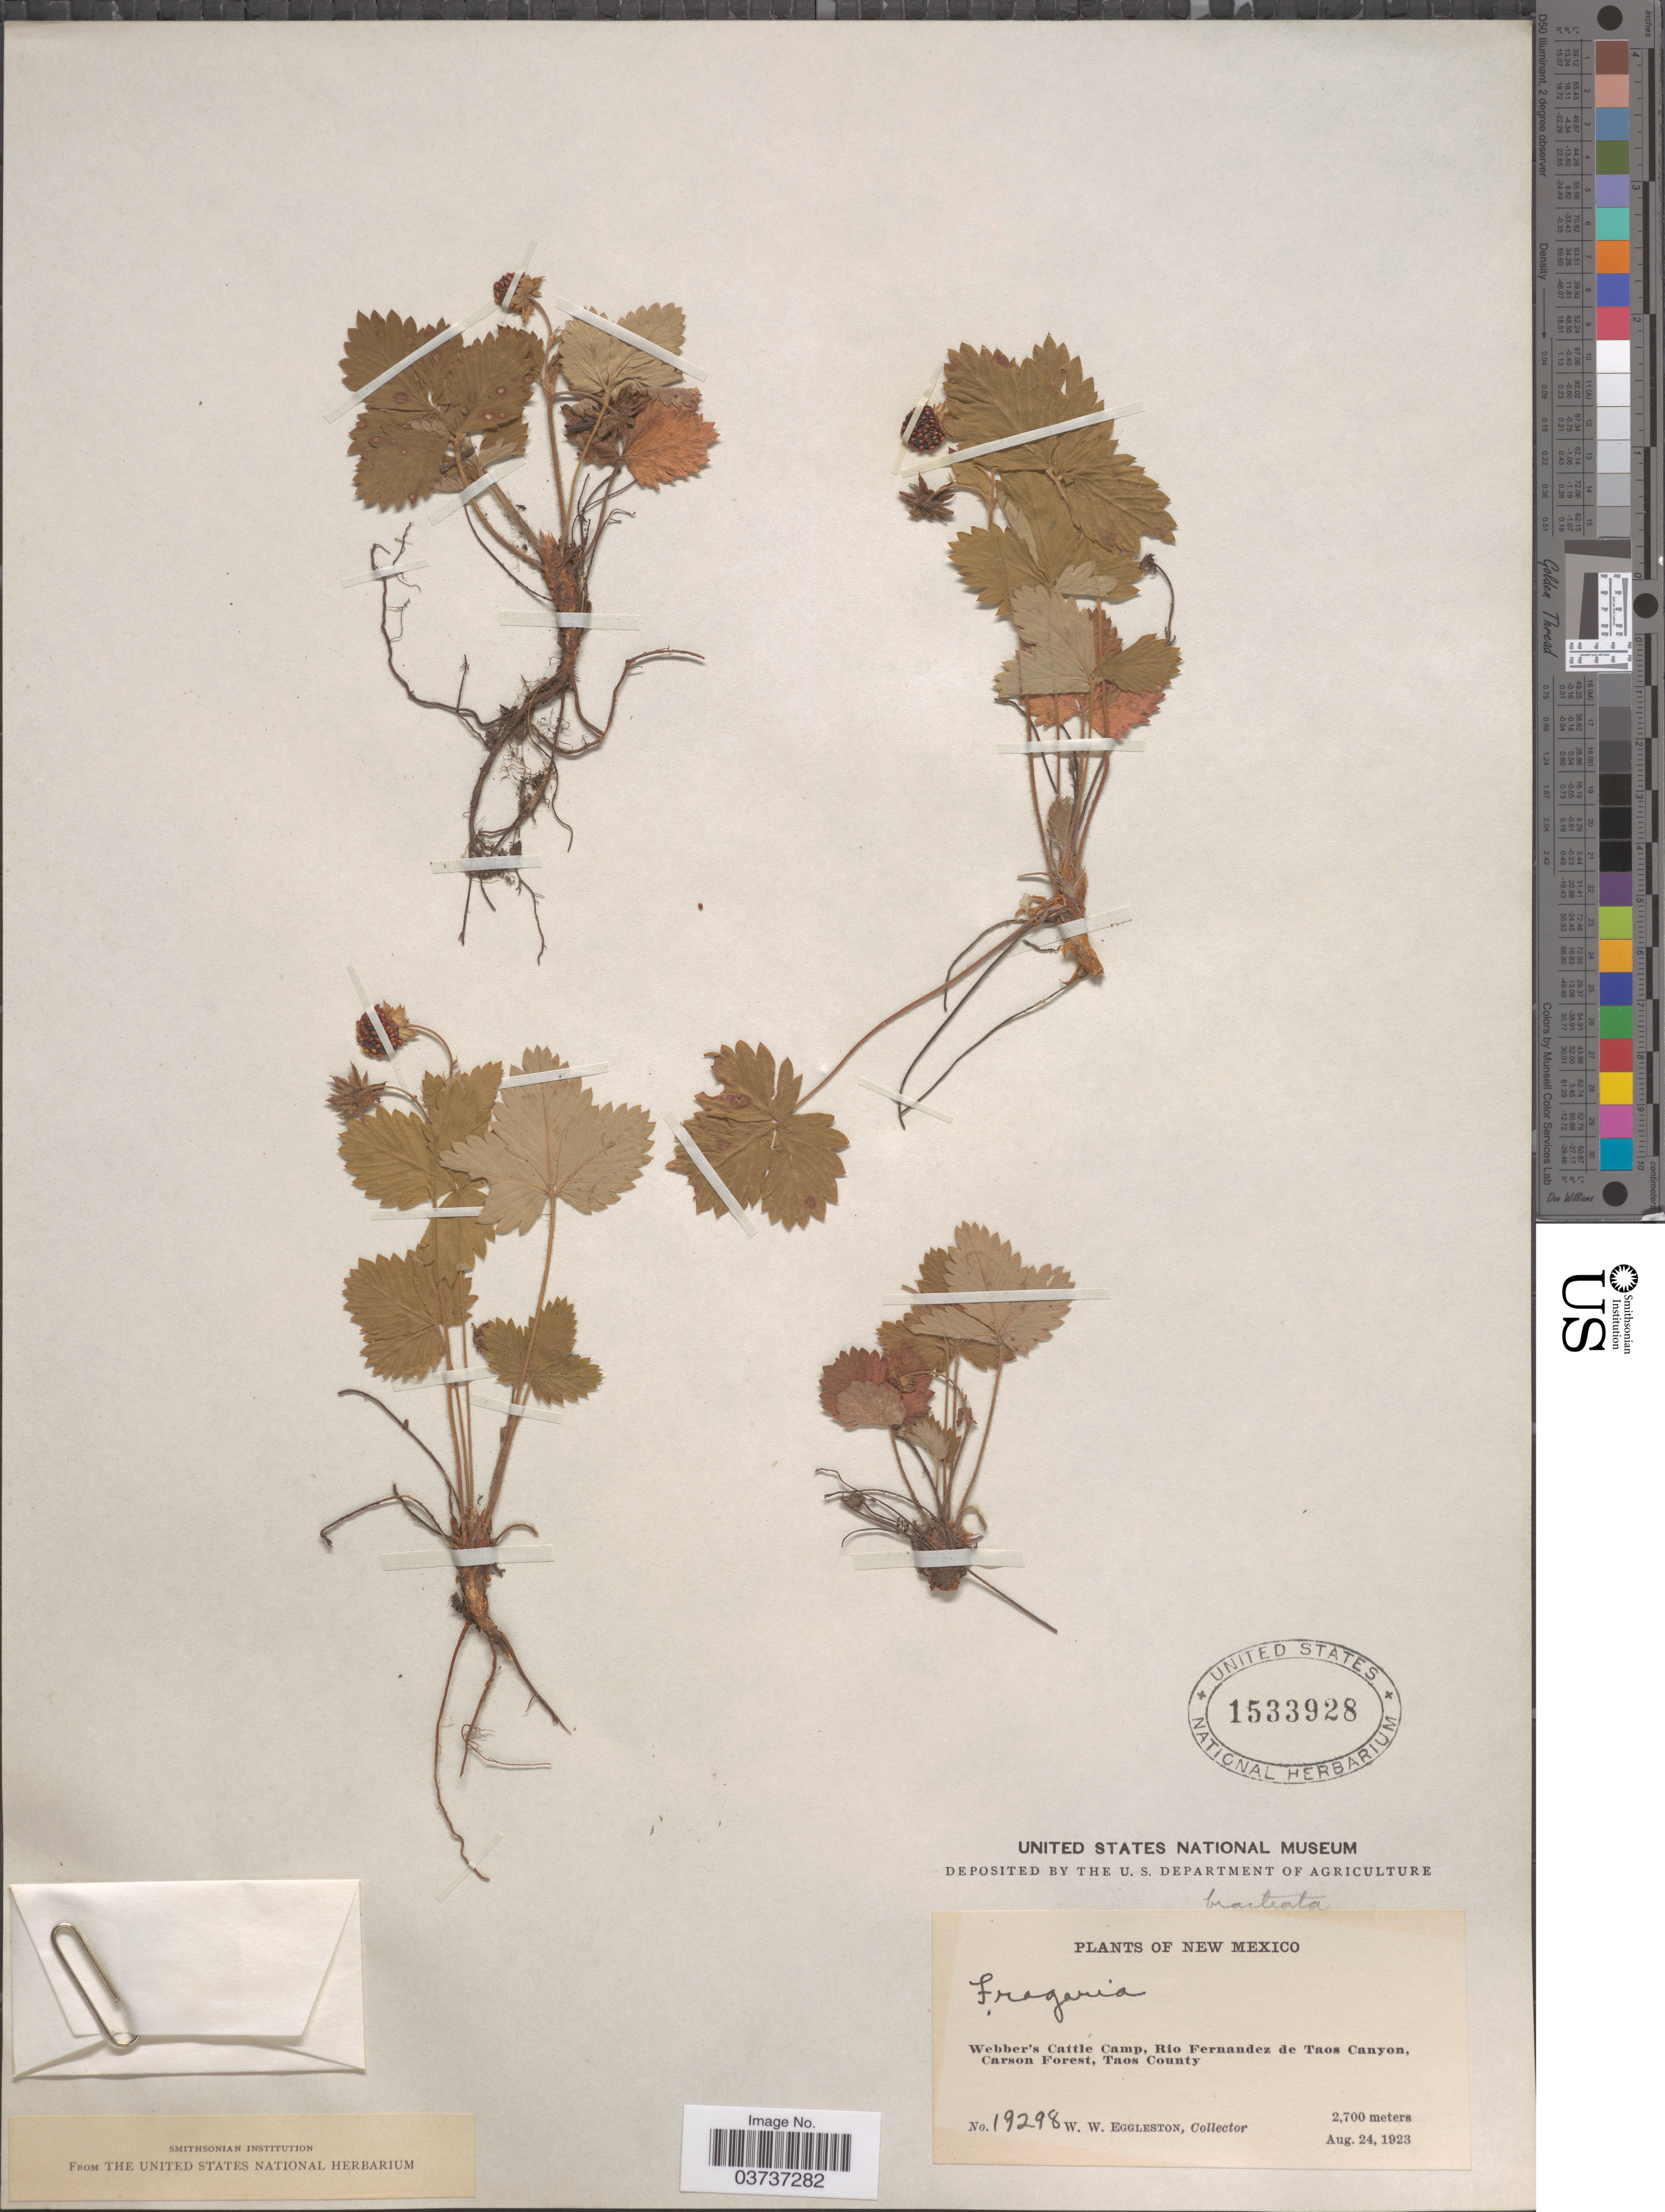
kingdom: Plantae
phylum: Tracheophyta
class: Magnoliopsida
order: Rosales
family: Rosaceae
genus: Fragaria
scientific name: Fragaria vesca var. bracteata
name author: (A. Heller) R.J. Davis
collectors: W. W. Eggleston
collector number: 19298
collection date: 1923-08-24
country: United States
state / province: New Mexico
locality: Webber's Cattle Camp, Rio Fernandez de Taos Canyon, Carson Forest, Taos County.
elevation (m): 2700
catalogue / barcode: US 1533928